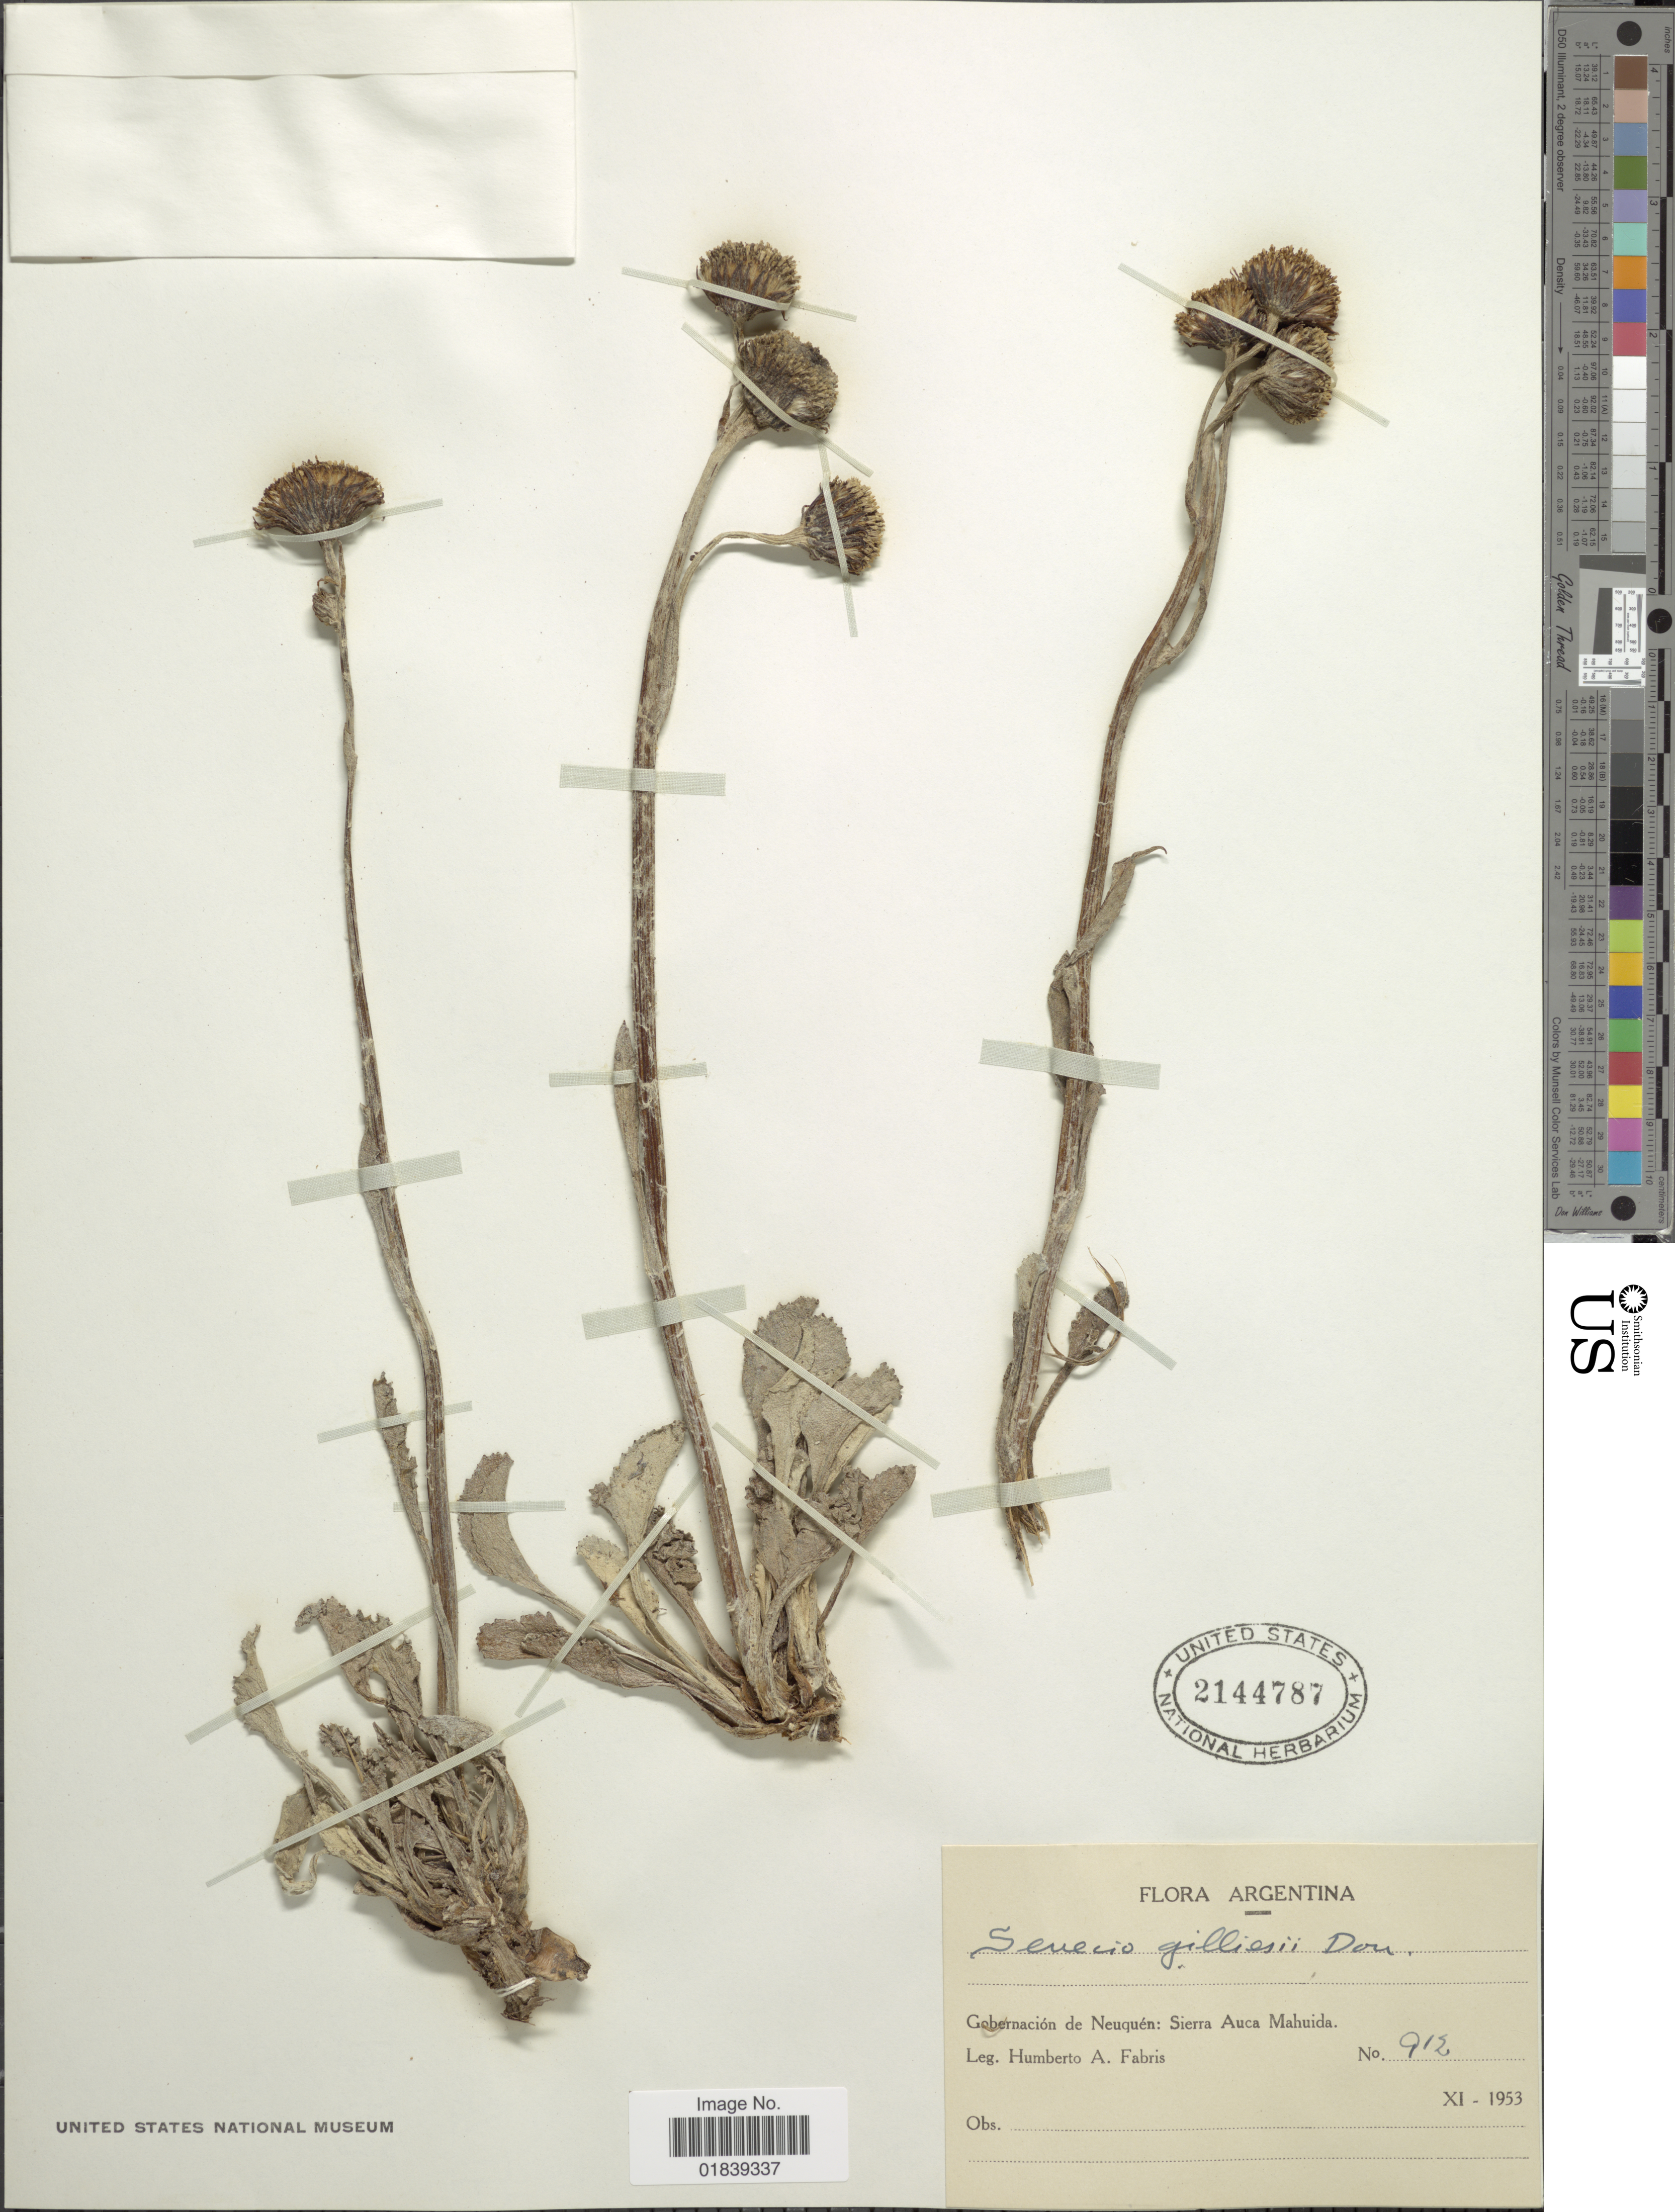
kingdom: Plantae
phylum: Tracheophyta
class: Magnoliopsida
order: Asterales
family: Asteraceae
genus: Senecio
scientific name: Senecio gilliesii var. gilliesii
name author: Hook. & Arn.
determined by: Salomon, Luciana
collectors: H. A. Fabris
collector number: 912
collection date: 1953-11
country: Argentina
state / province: Neuquen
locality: Sierra Auca Mahuida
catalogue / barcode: US 2144787